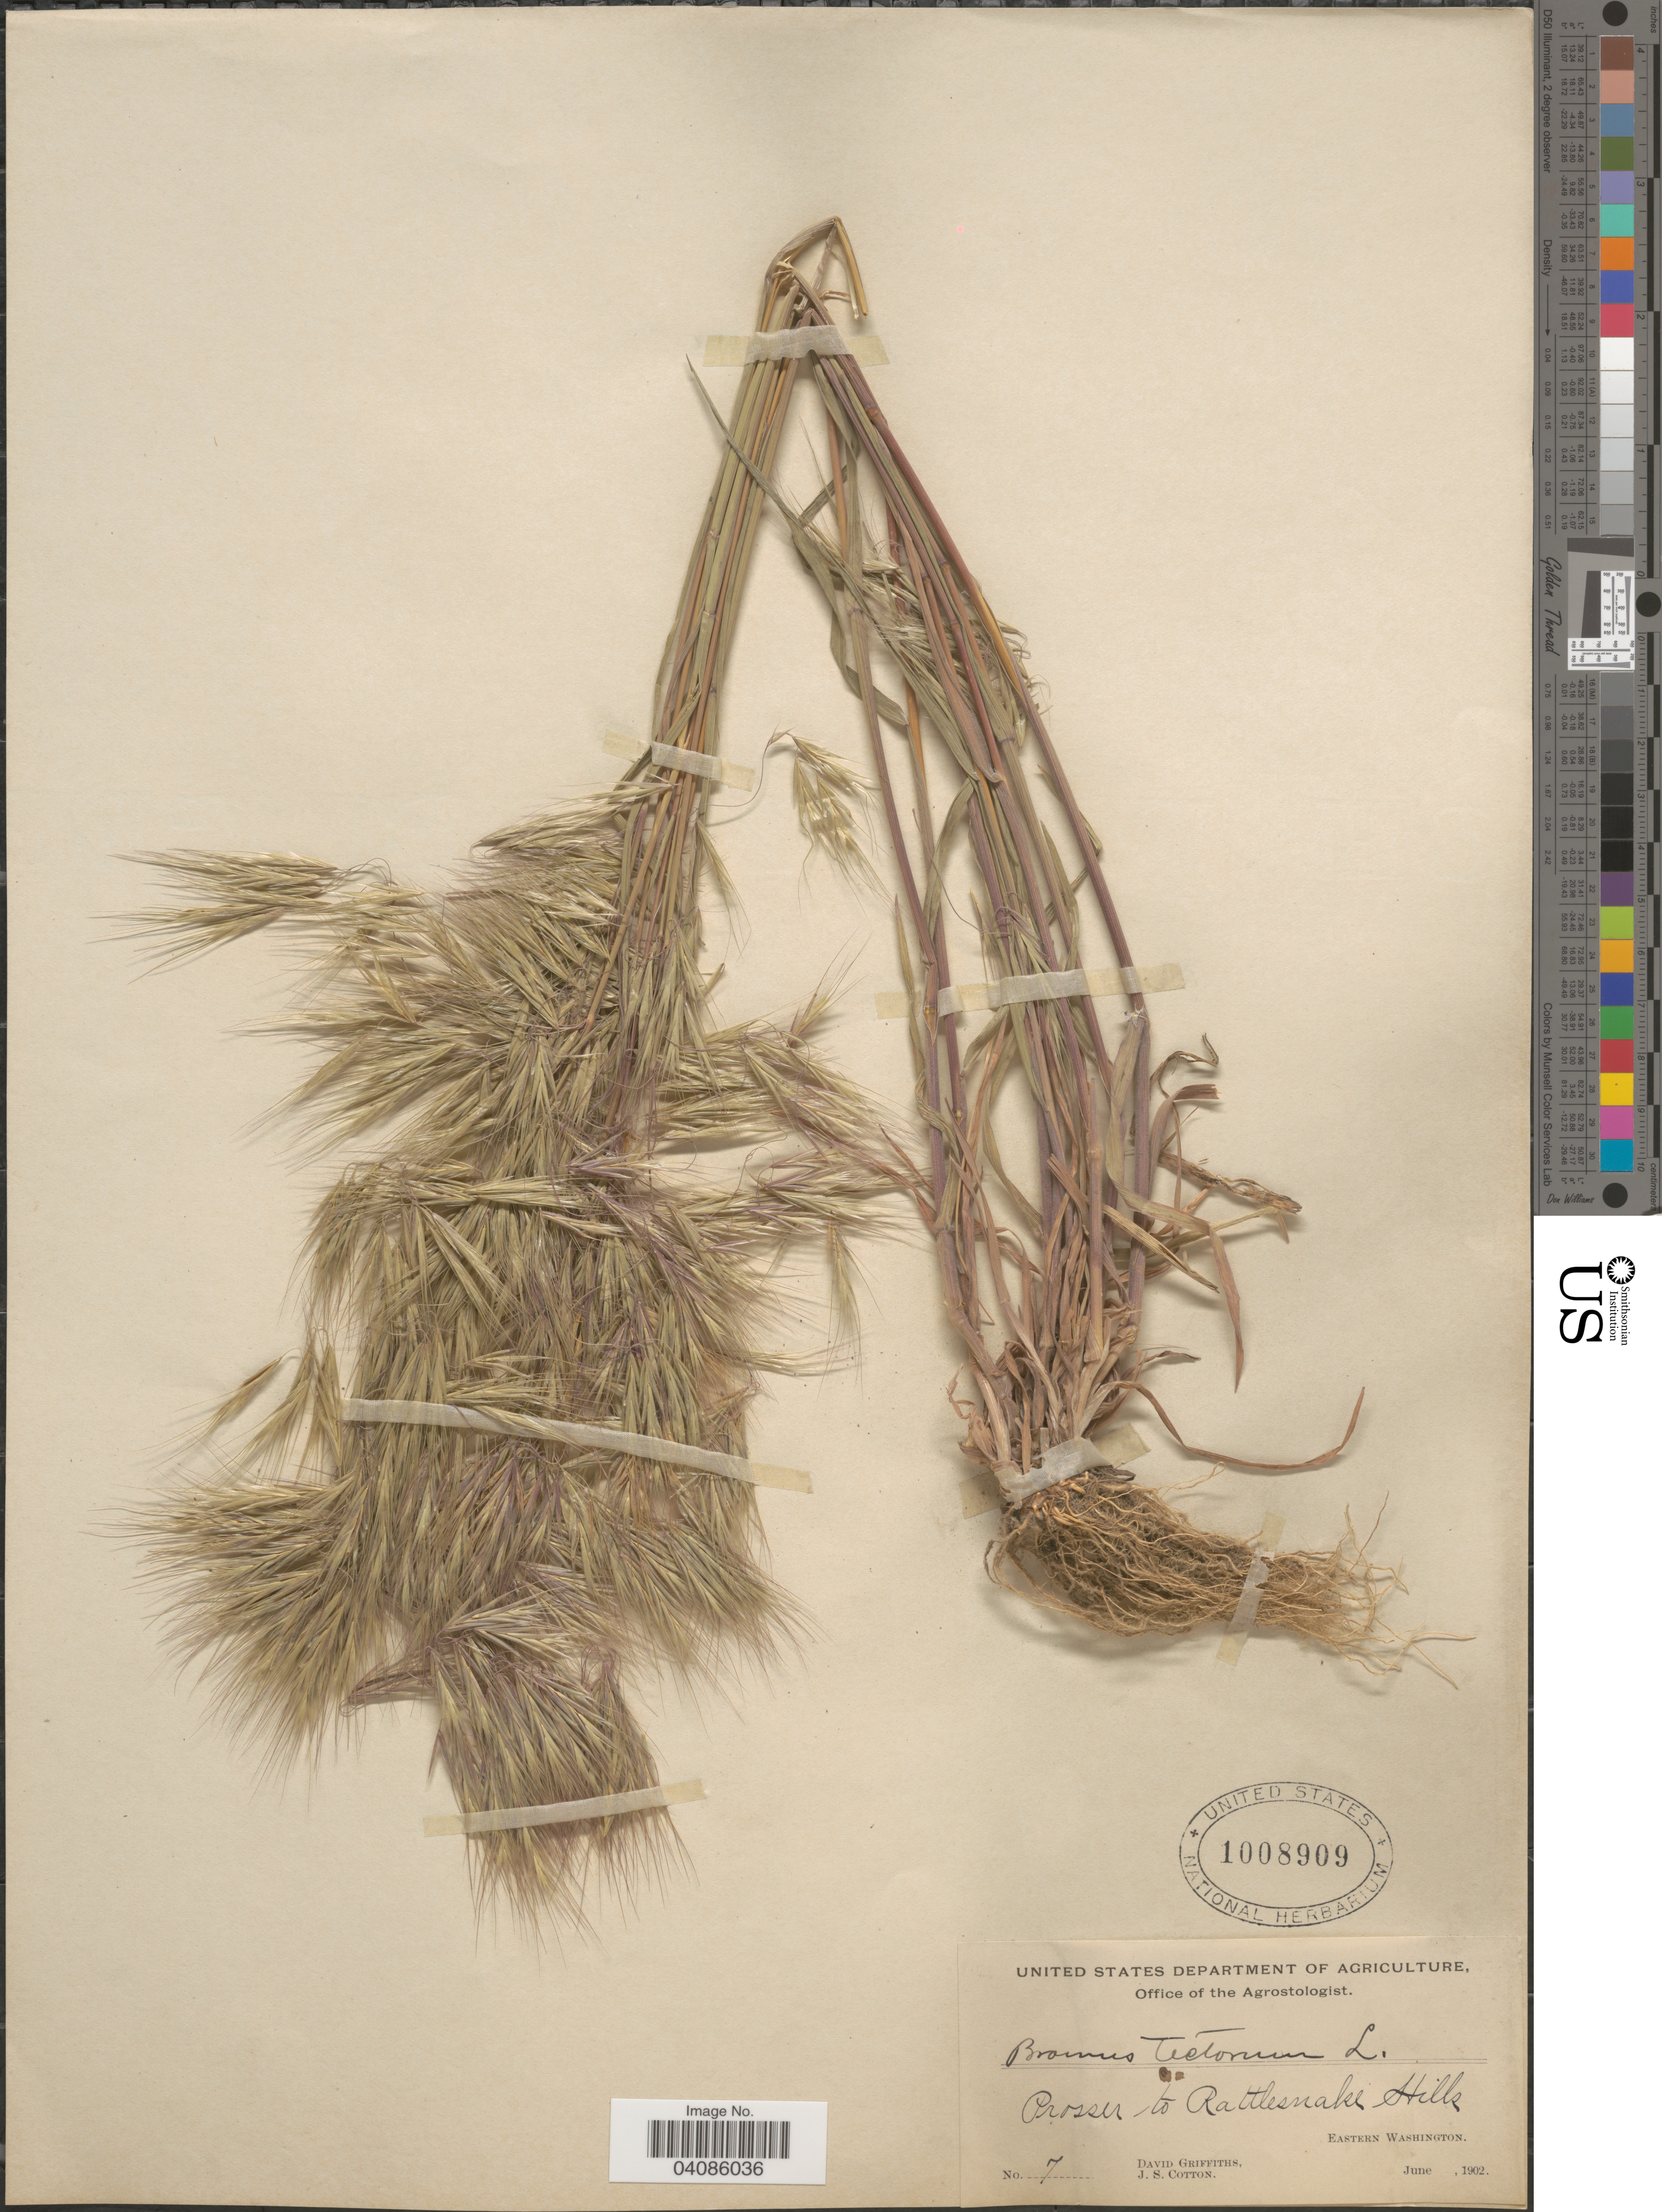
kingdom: Plantae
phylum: Tracheophyta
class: Liliopsida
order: Poales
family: Poaceae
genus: Bromus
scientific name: Bromus tectorum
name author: L.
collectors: D. Griffiths & J. S. Cotton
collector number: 7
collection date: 1902-06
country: United States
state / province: Washington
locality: Prosser to Rattlesnake Hills. Eastern Washington.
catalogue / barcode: US 1008909